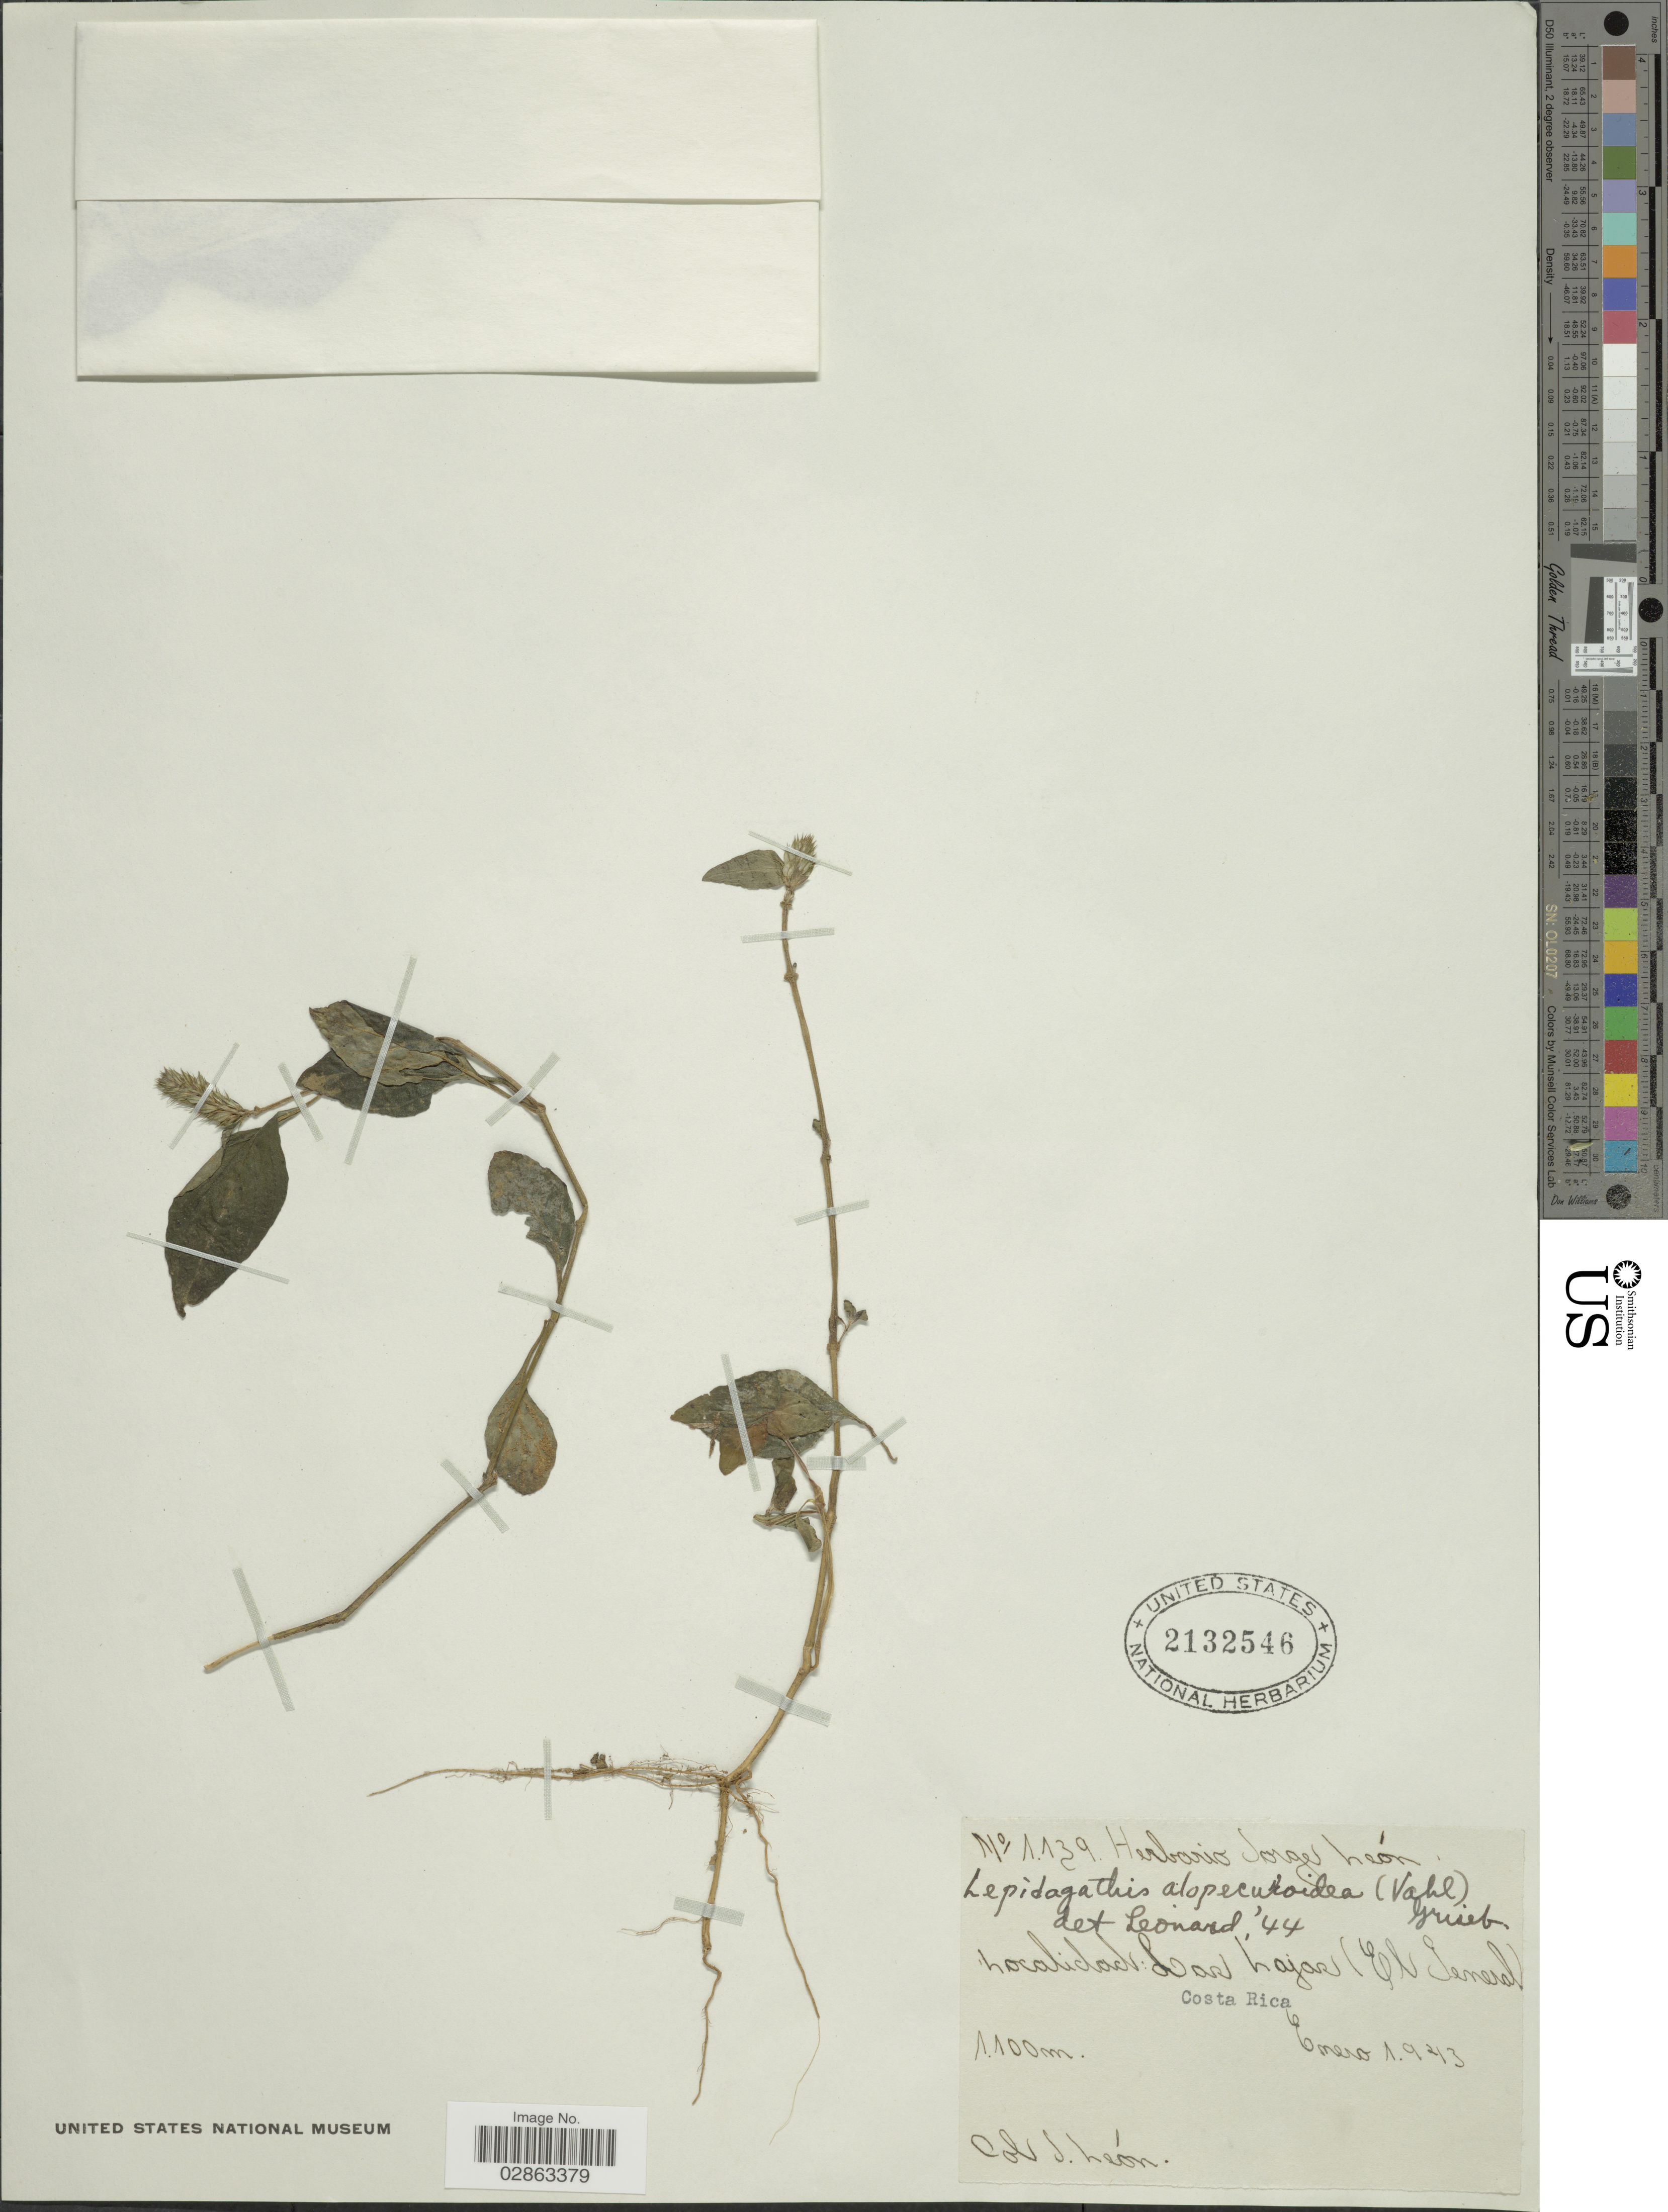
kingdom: Plantae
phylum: Tracheophyta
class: Magnoliopsida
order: Lamiales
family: Acanthaceae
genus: Teliostachya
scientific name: Teliostachya alopecuroidea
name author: (Vahl) Nees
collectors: J. León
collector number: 1139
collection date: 1943-01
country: Costa Rica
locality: Las Lajas (El General).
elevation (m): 1100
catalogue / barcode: US 2132546